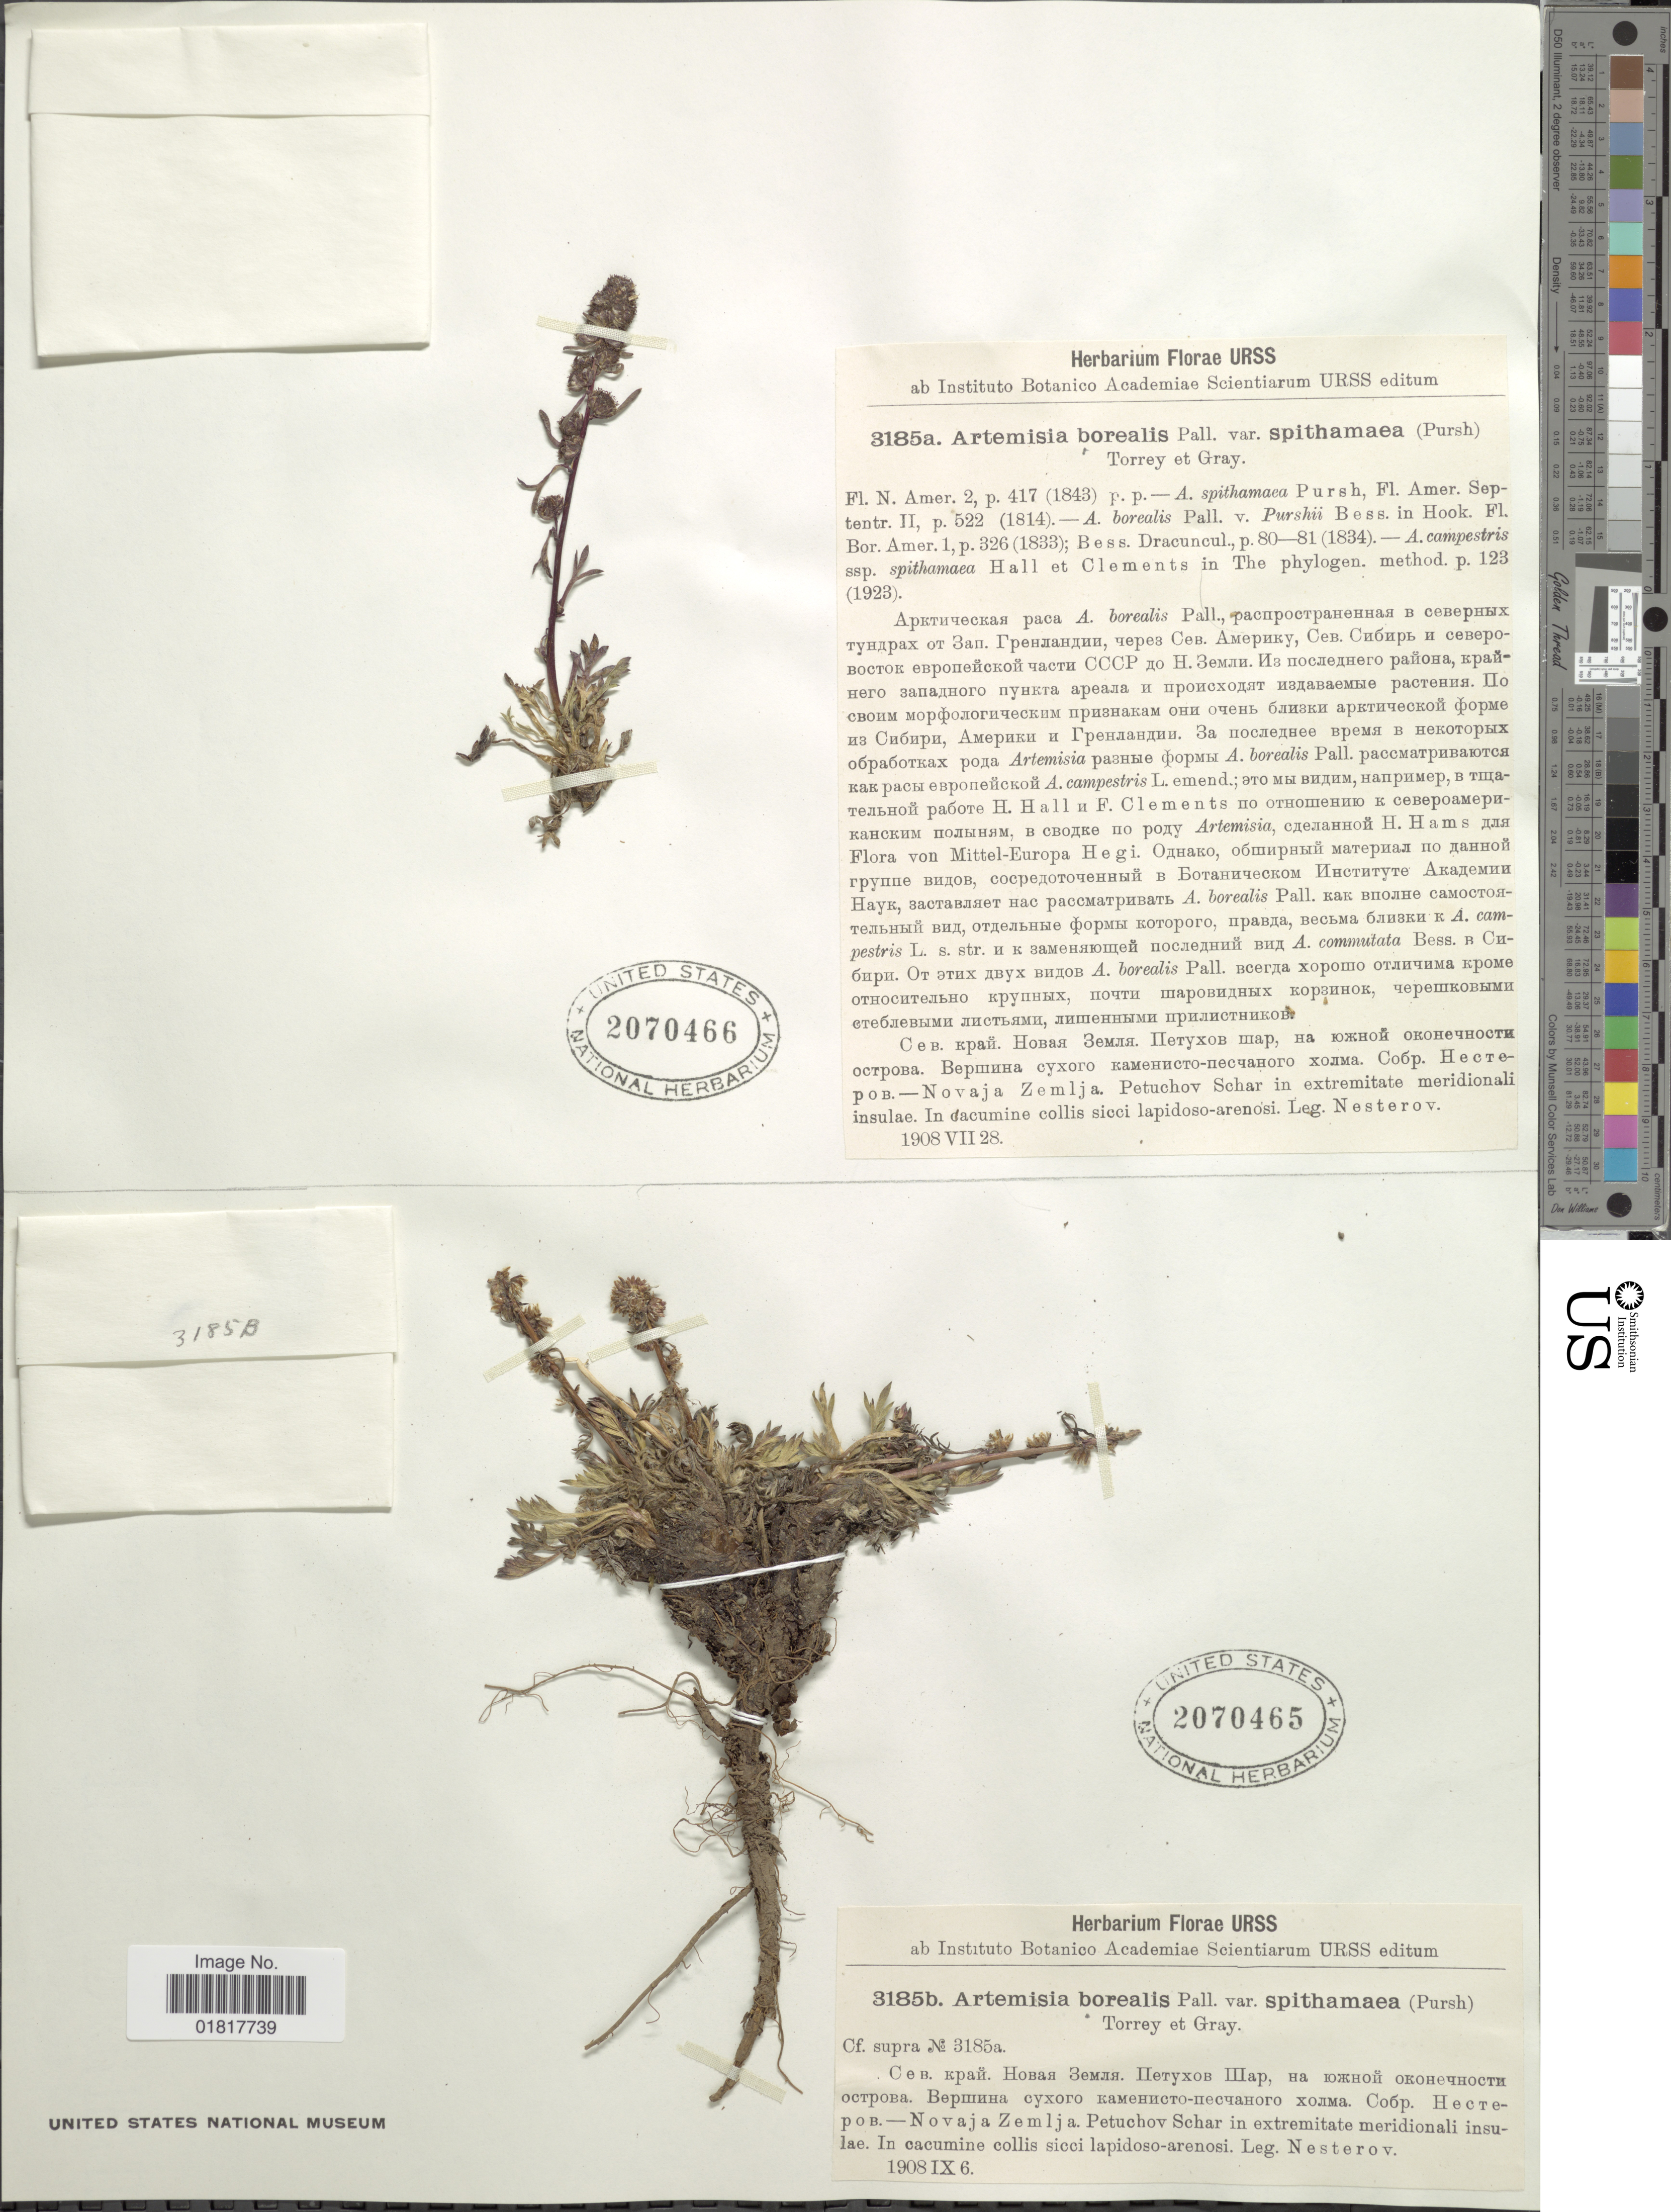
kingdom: Plantae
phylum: Tracheophyta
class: Magnoliopsida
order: Asterales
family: Asteraceae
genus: Artemisia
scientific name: Artemisia borealis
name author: Pall.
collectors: P. Nesterov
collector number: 3185b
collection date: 1908-09-06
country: Russian Federation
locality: Novaja Zemlja. Petuchov Schar in extremitate meridionali insulae. In cacumine collis sicci lapidoso-arenosi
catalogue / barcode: US 2070465